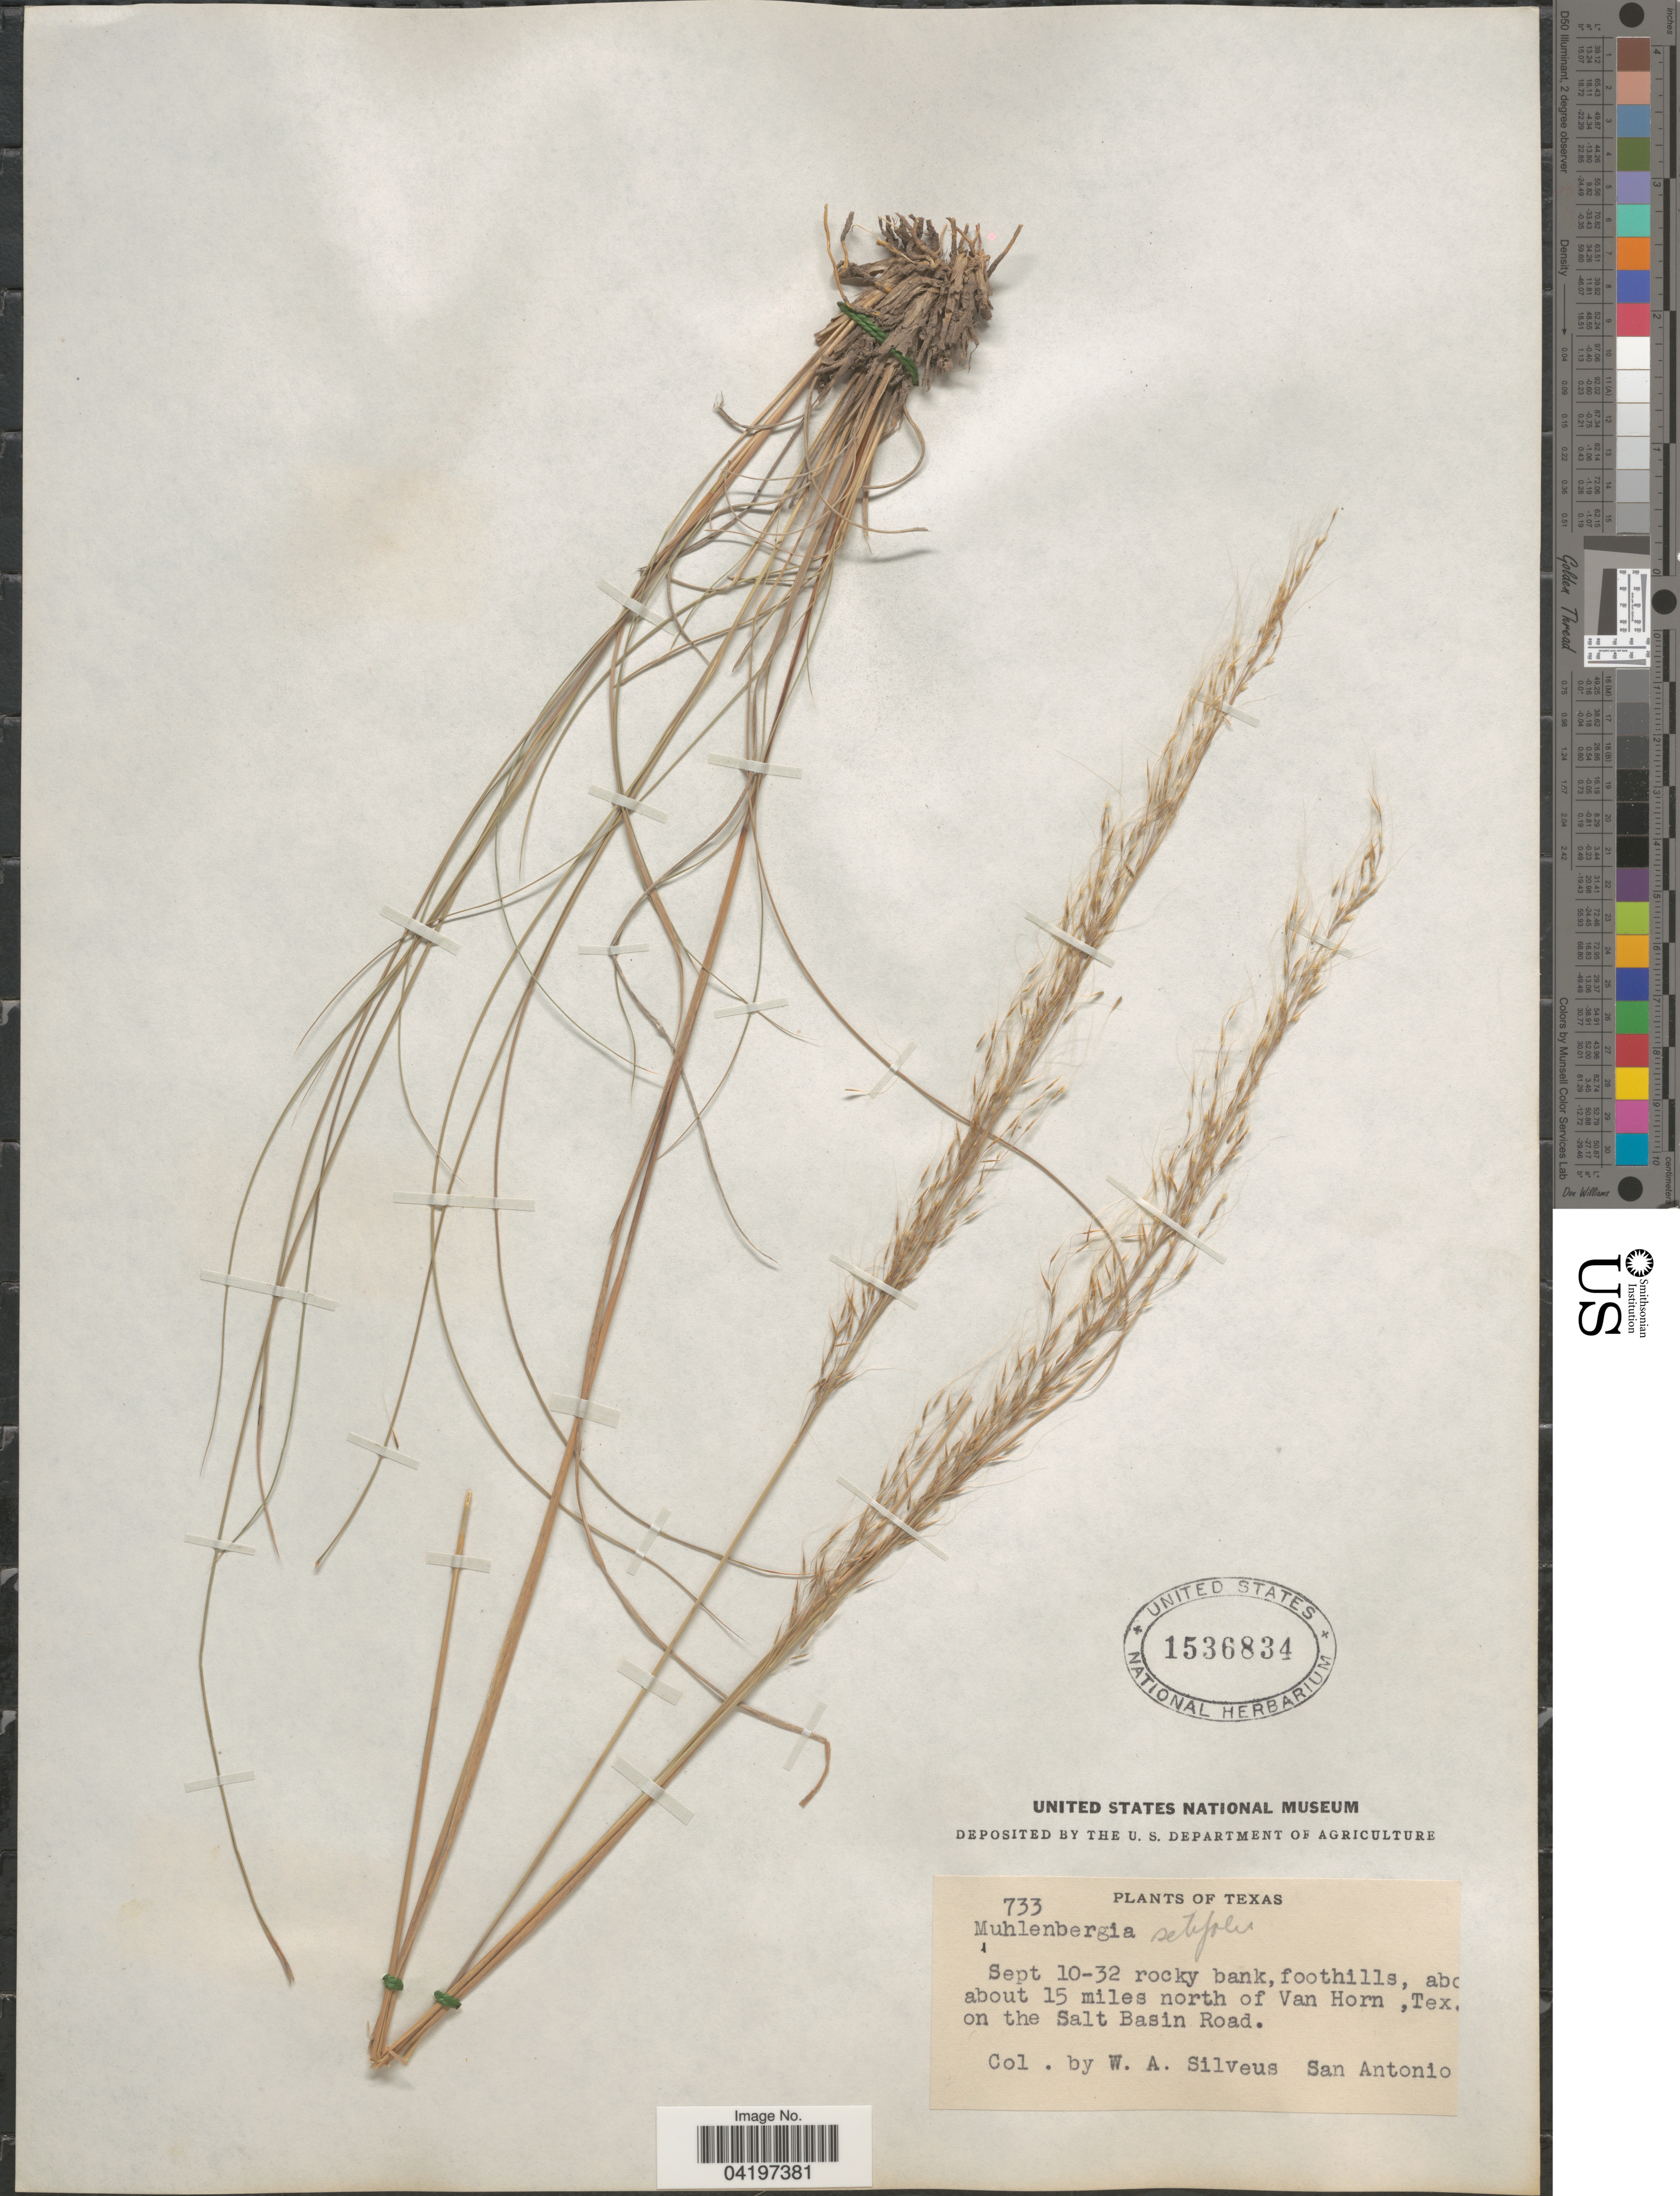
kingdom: Plantae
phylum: Tracheophyta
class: Liliopsida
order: Poales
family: Poaceae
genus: Muhlenbergia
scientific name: Muhlenbergia setifolia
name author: Vasey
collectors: W. Silveus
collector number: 733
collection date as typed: Transcribed d/m/y: 10/9/32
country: United States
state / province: Texas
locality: About 15 miles north of Van Horn, on the Salt Basin Road.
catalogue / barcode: US 1536834